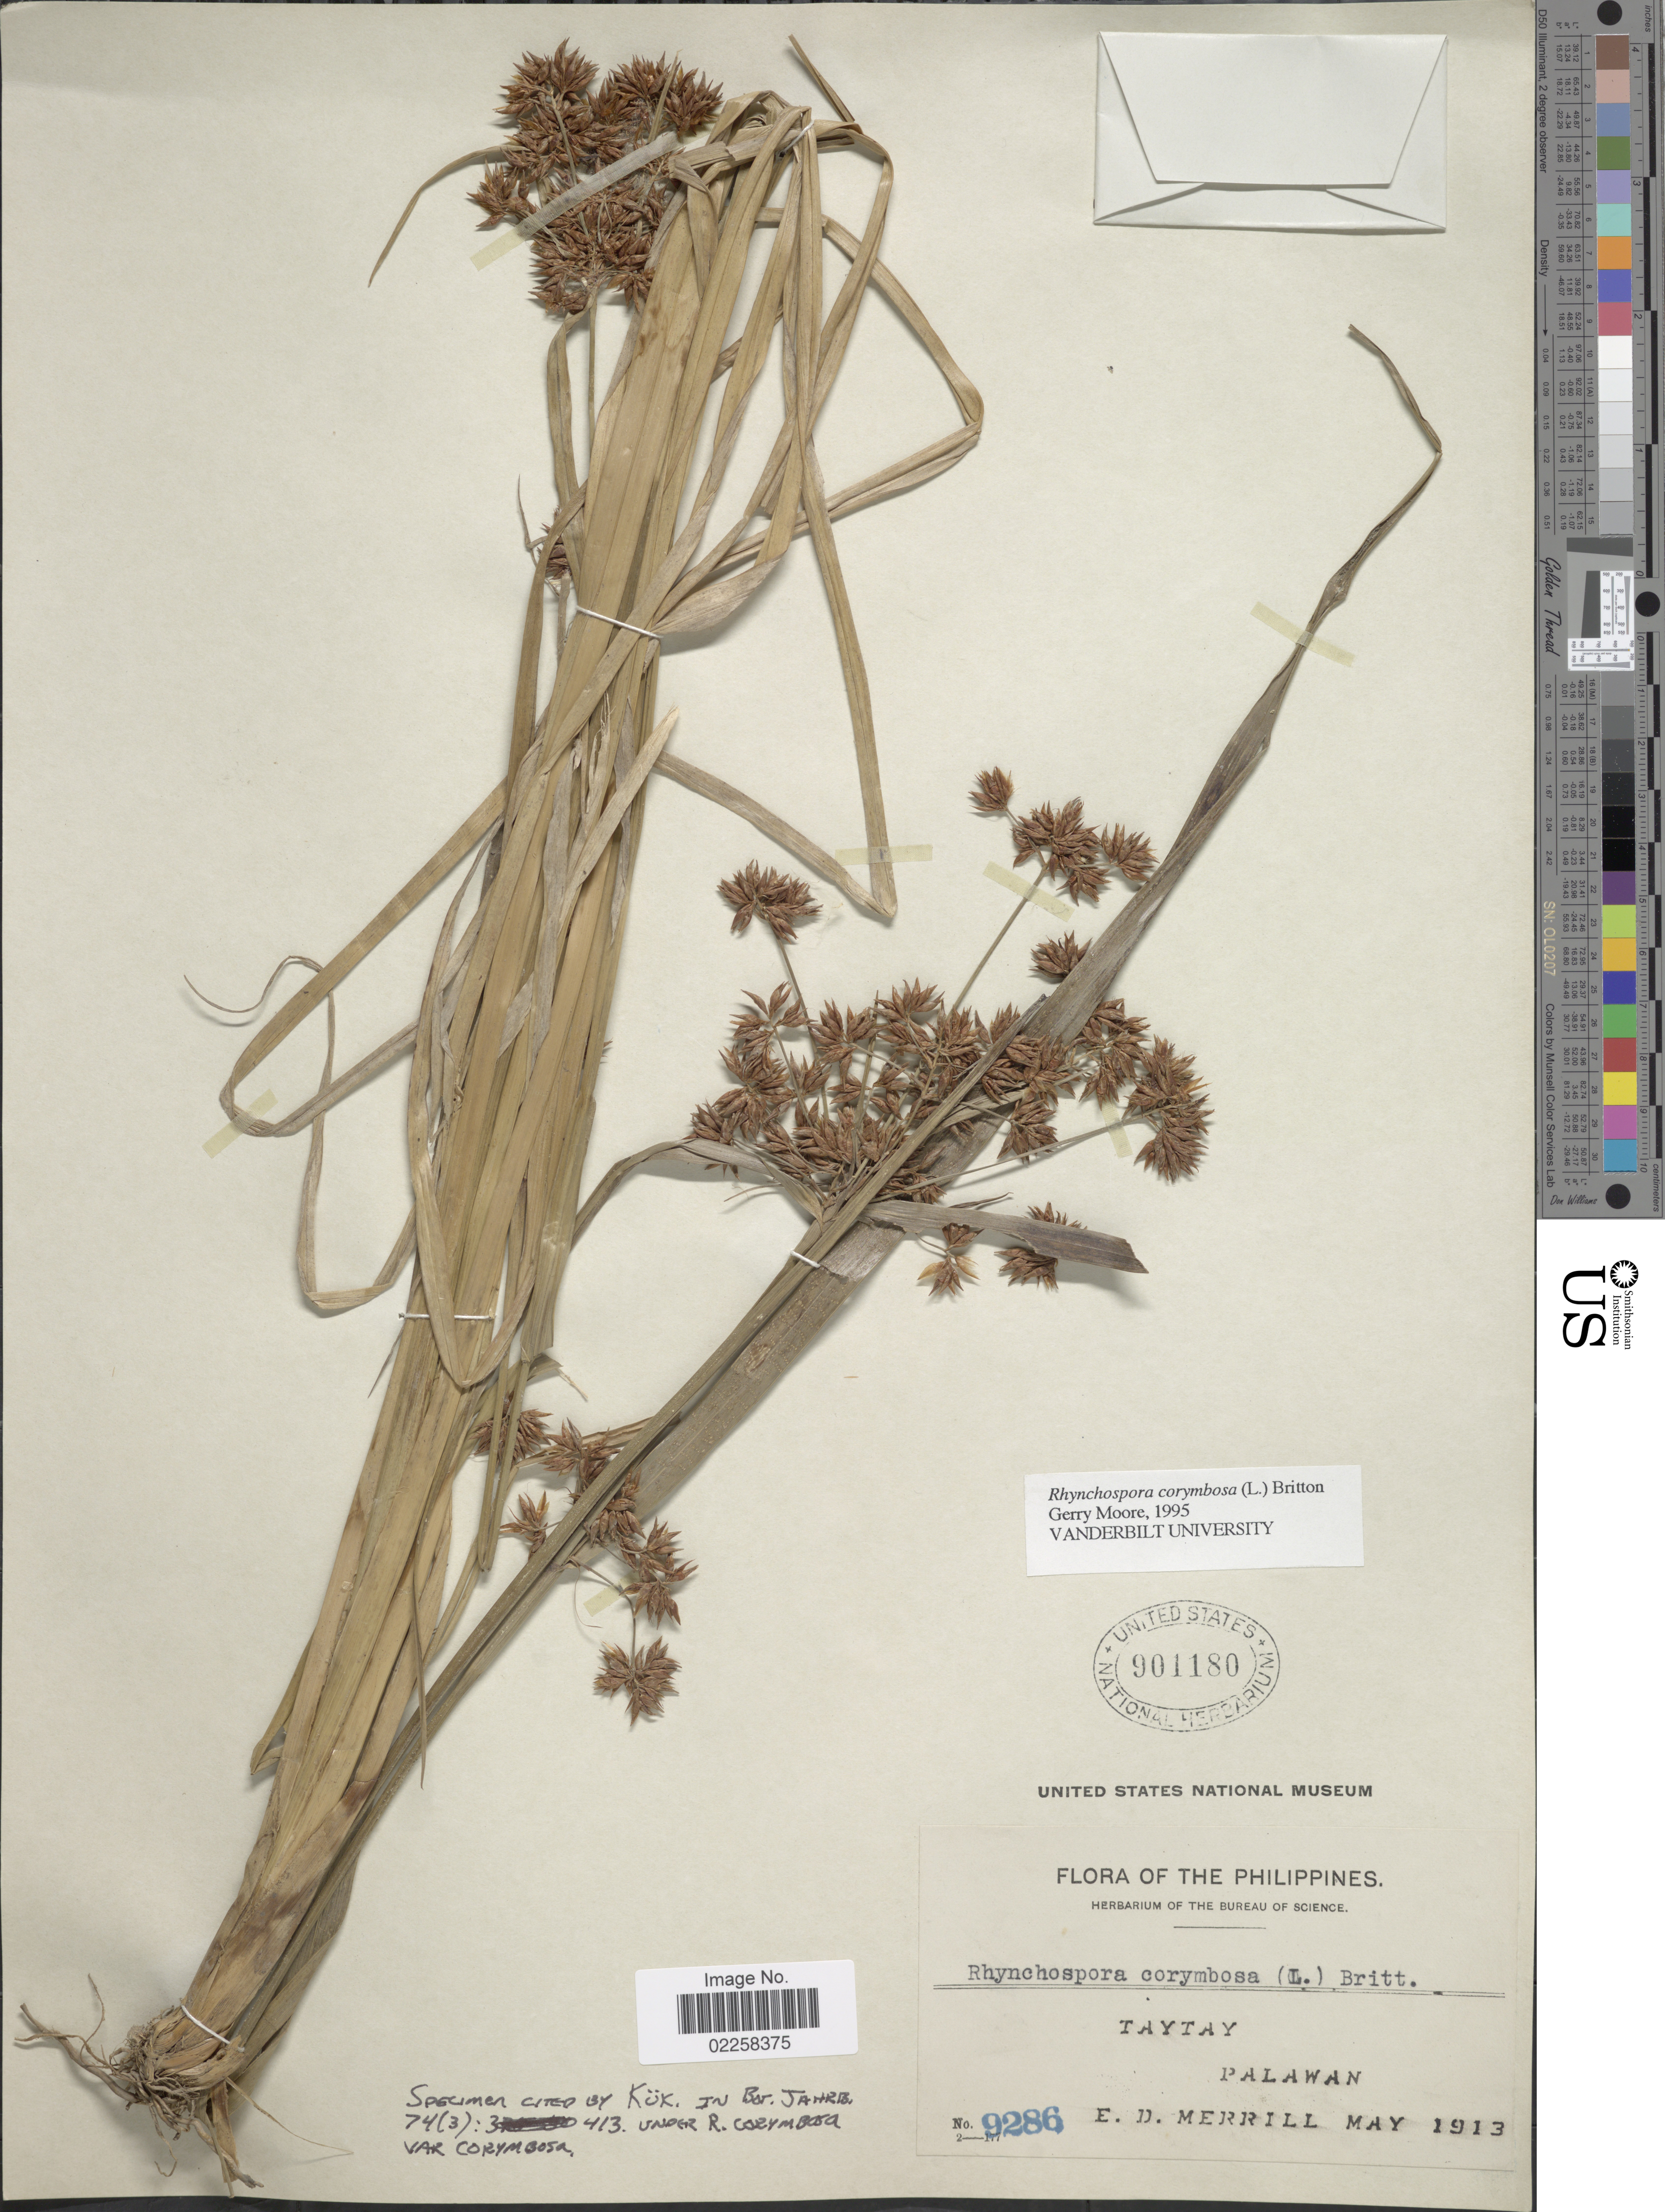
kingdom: Plantae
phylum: Tracheophyta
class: Liliopsida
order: Poales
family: Cyperaceae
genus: Rhynchospora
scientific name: Rhynchospora corymbosa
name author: (L.) Britton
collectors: E. D. Merrill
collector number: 9286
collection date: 1913-05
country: Philippines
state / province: Mimaropa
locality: Taytay, Palawan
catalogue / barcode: US 901180